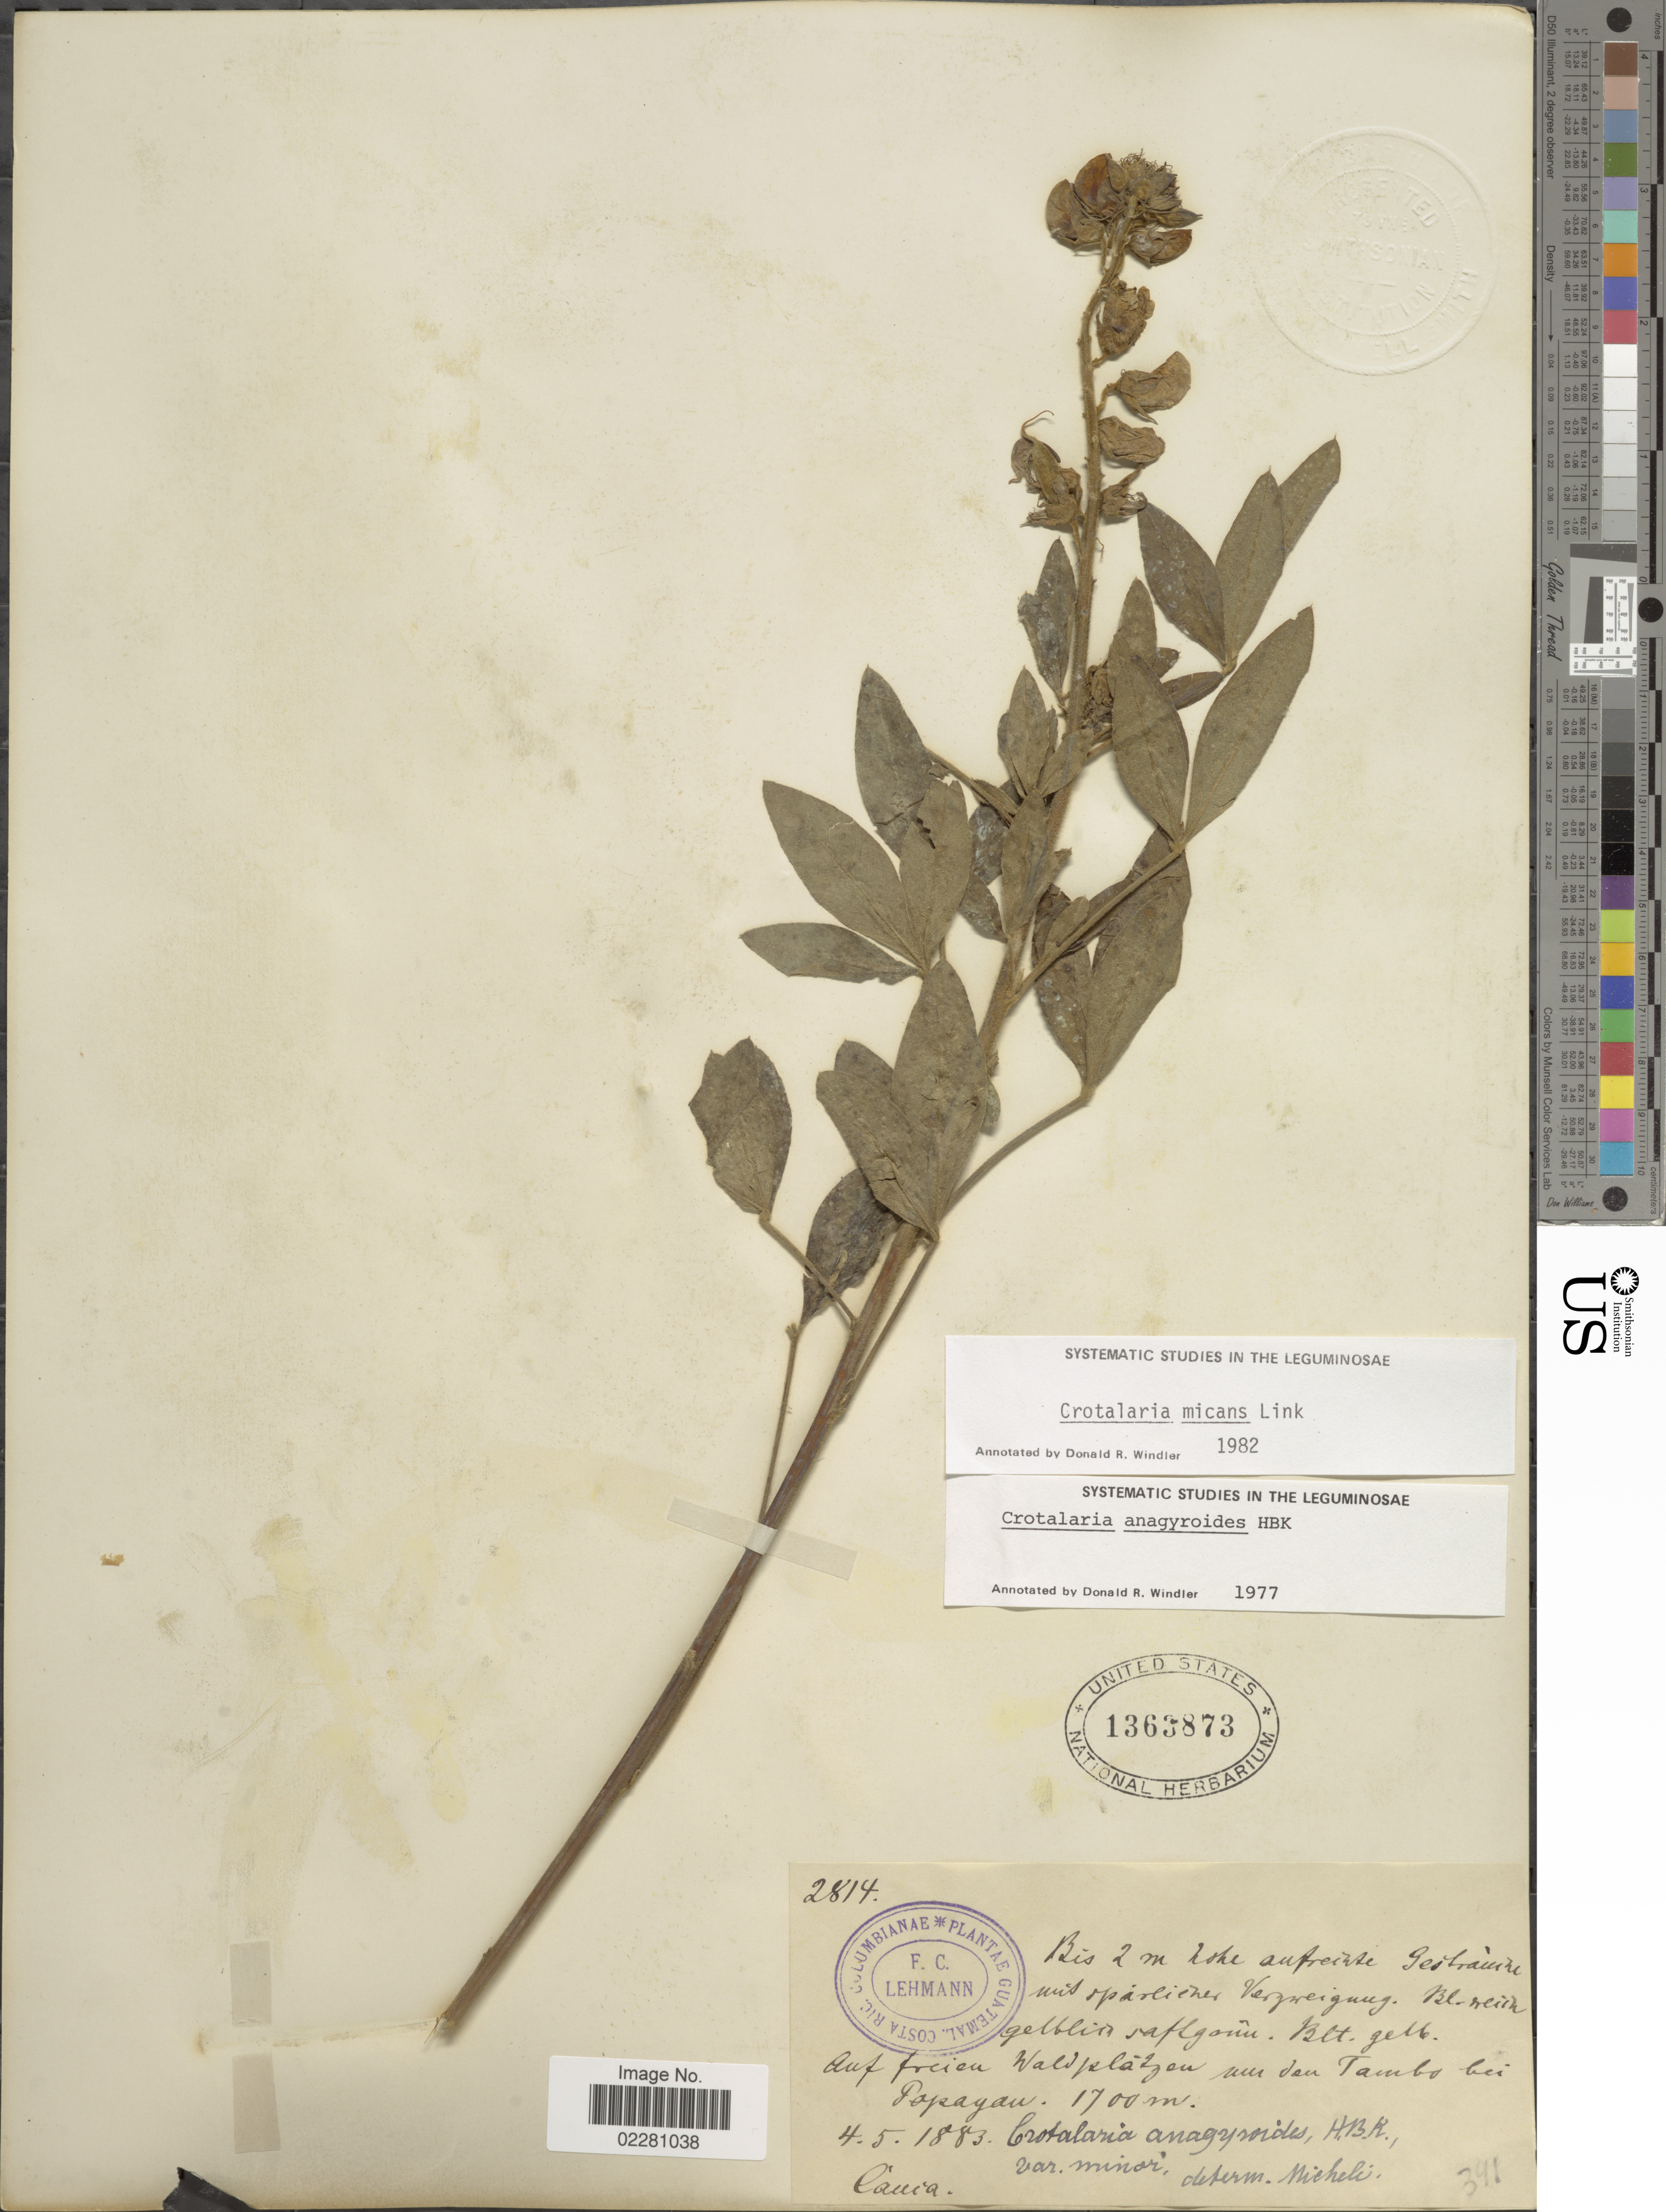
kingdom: Plantae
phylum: Tracheophyta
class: Magnoliopsida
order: Fabales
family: Fabaceae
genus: Crotalaria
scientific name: Crotalaria micans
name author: Link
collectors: F. C. Lehmann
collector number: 2814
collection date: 1883-05-04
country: Colombia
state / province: Cauca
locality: Am den Tambo bei Popayan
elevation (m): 1700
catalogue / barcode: US 1363873